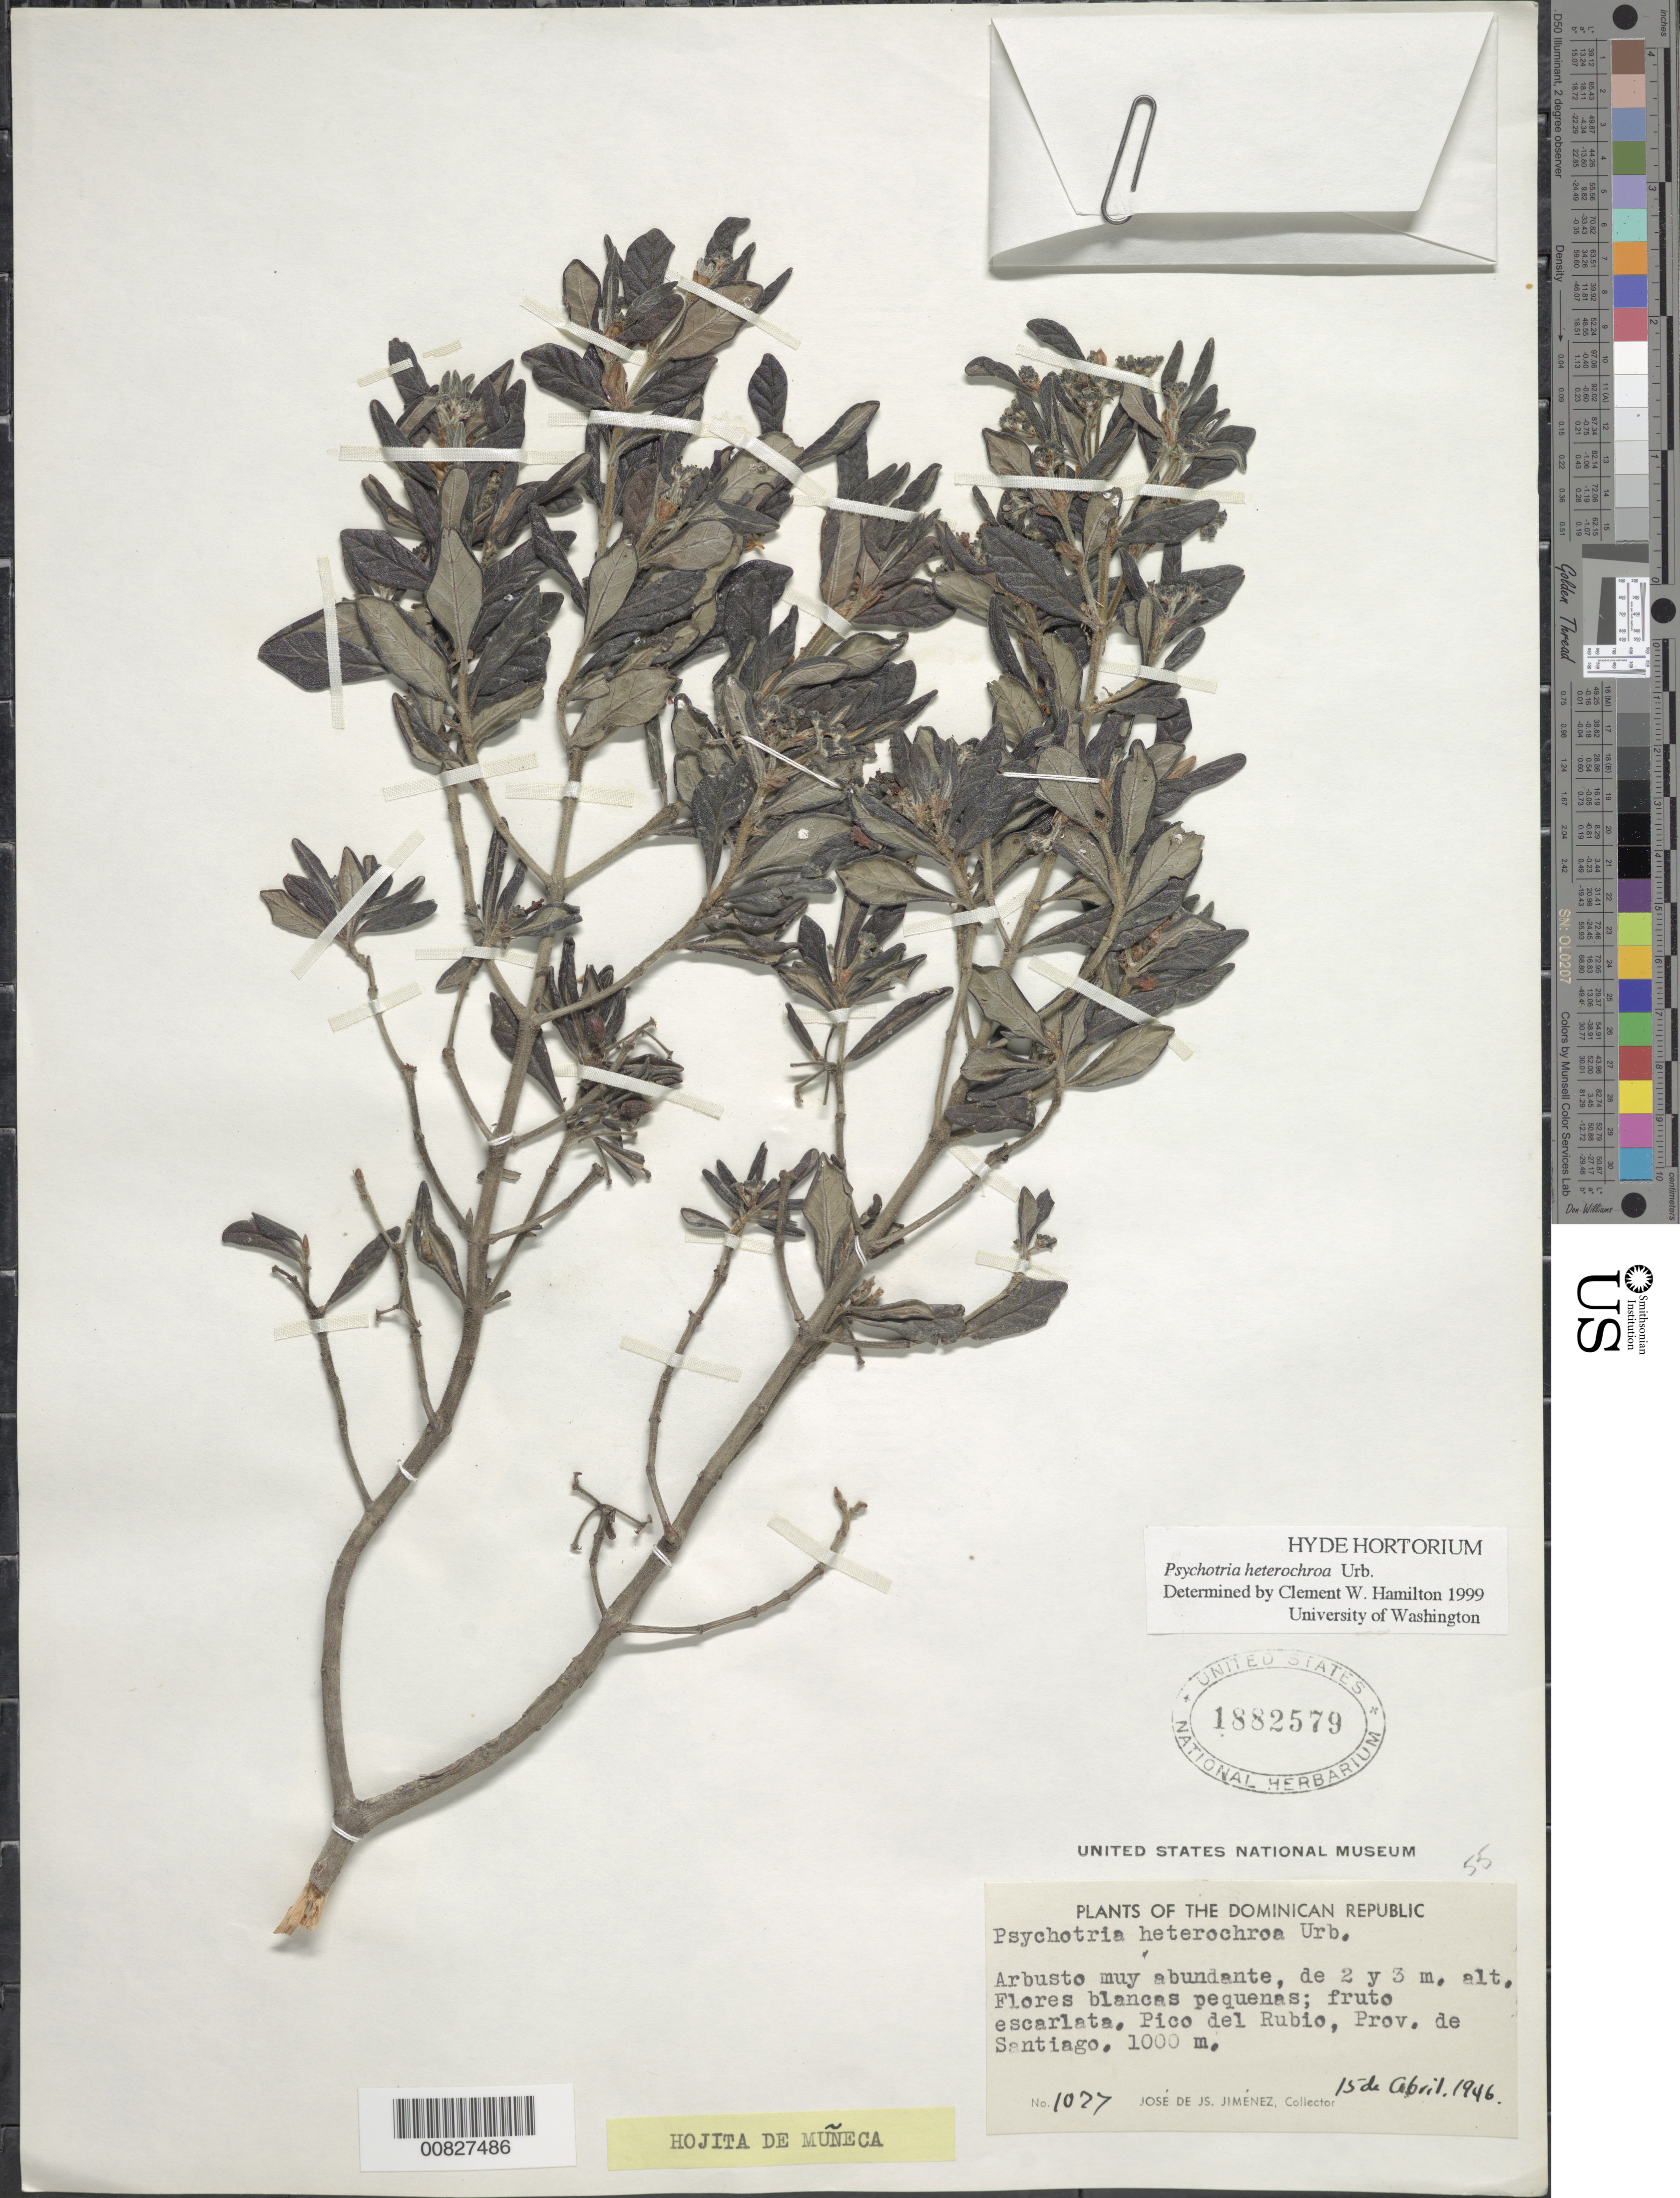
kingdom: Plantae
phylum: Tracheophyta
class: Magnoliopsida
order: Gentianales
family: Rubiaceae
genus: Psychotria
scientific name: Psychotria heterochroa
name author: Urb.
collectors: J. J. Jiménez Almonte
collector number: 1027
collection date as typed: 15 Apr 1946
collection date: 1946-04-15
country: Dominican Republic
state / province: Santiago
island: Hispaniola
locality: Pico del Rubio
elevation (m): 1000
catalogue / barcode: US 1882579